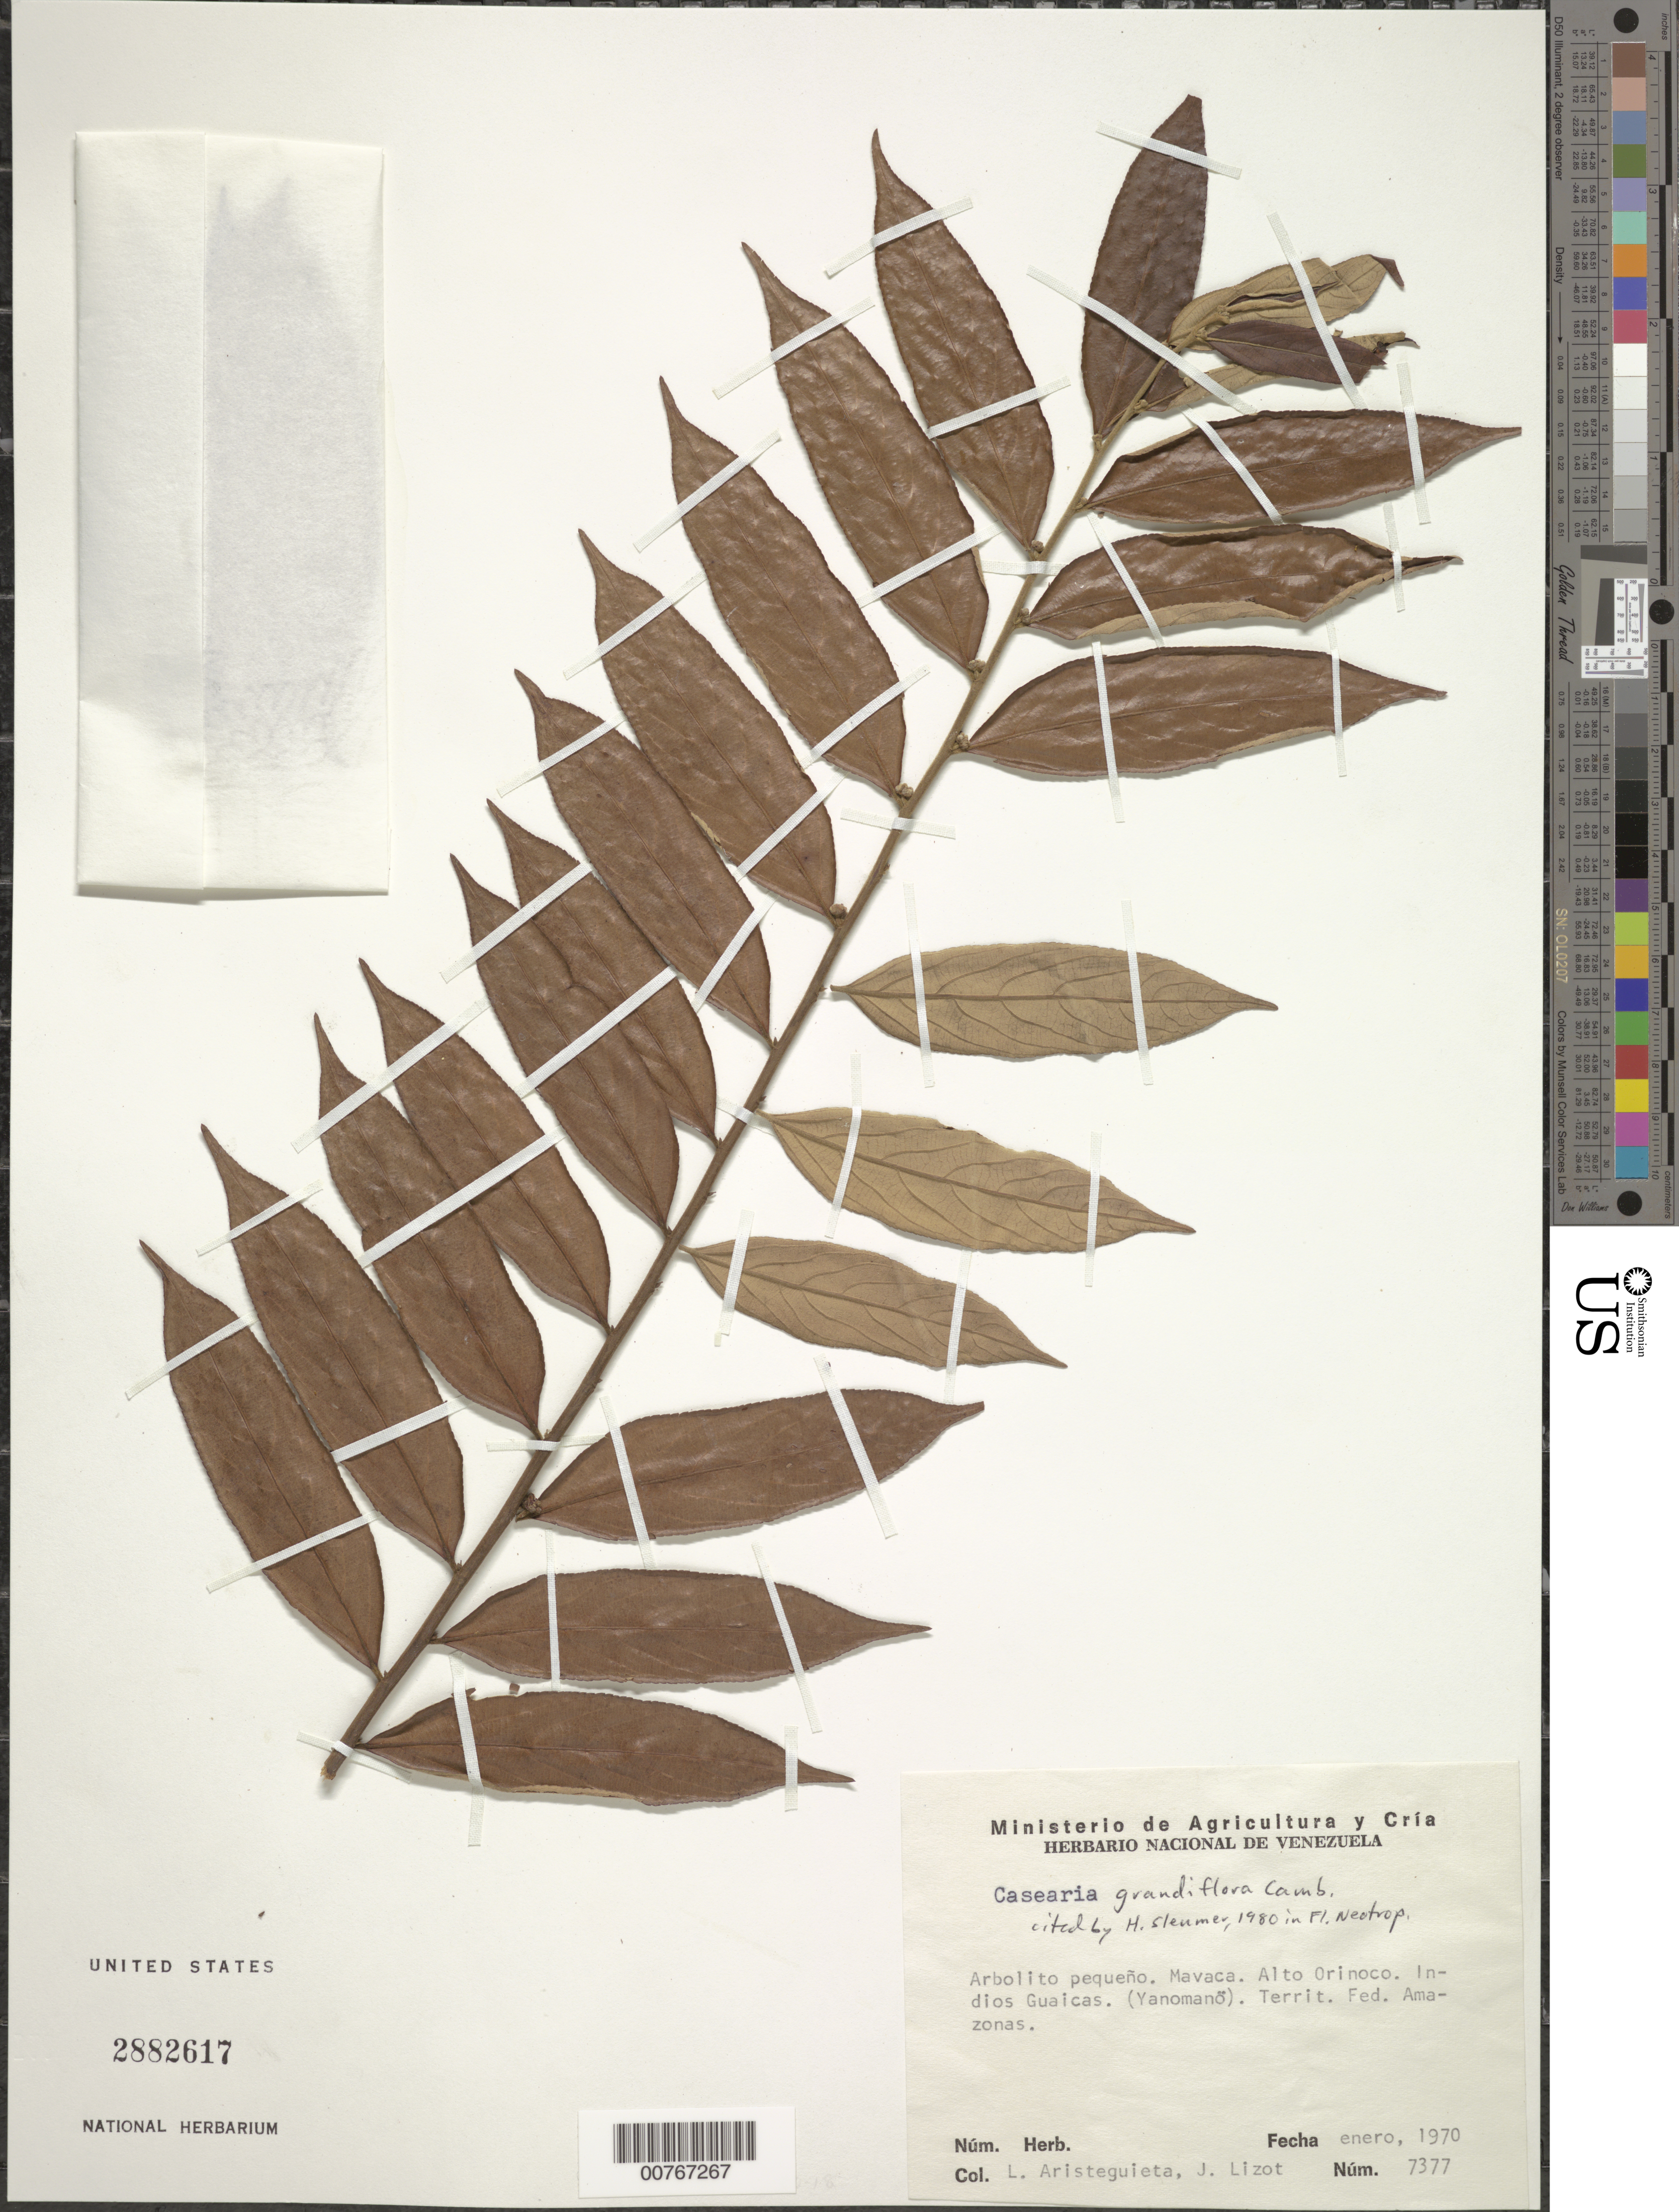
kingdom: Plantae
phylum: Tracheophyta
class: Magnoliopsida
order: Malpighiales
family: Salicaceae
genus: Casearia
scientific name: Casearia grandiflora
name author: Cambess.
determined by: Sleumer, H. O.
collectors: L. Aristeguieta & J. Lizot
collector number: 7377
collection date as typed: Jan-70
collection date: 1970-01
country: Venezuela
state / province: Amazonas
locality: Mavaca, Alto Orinoco, Indios Guaicas (Yanomanö)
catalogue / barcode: US 2882617